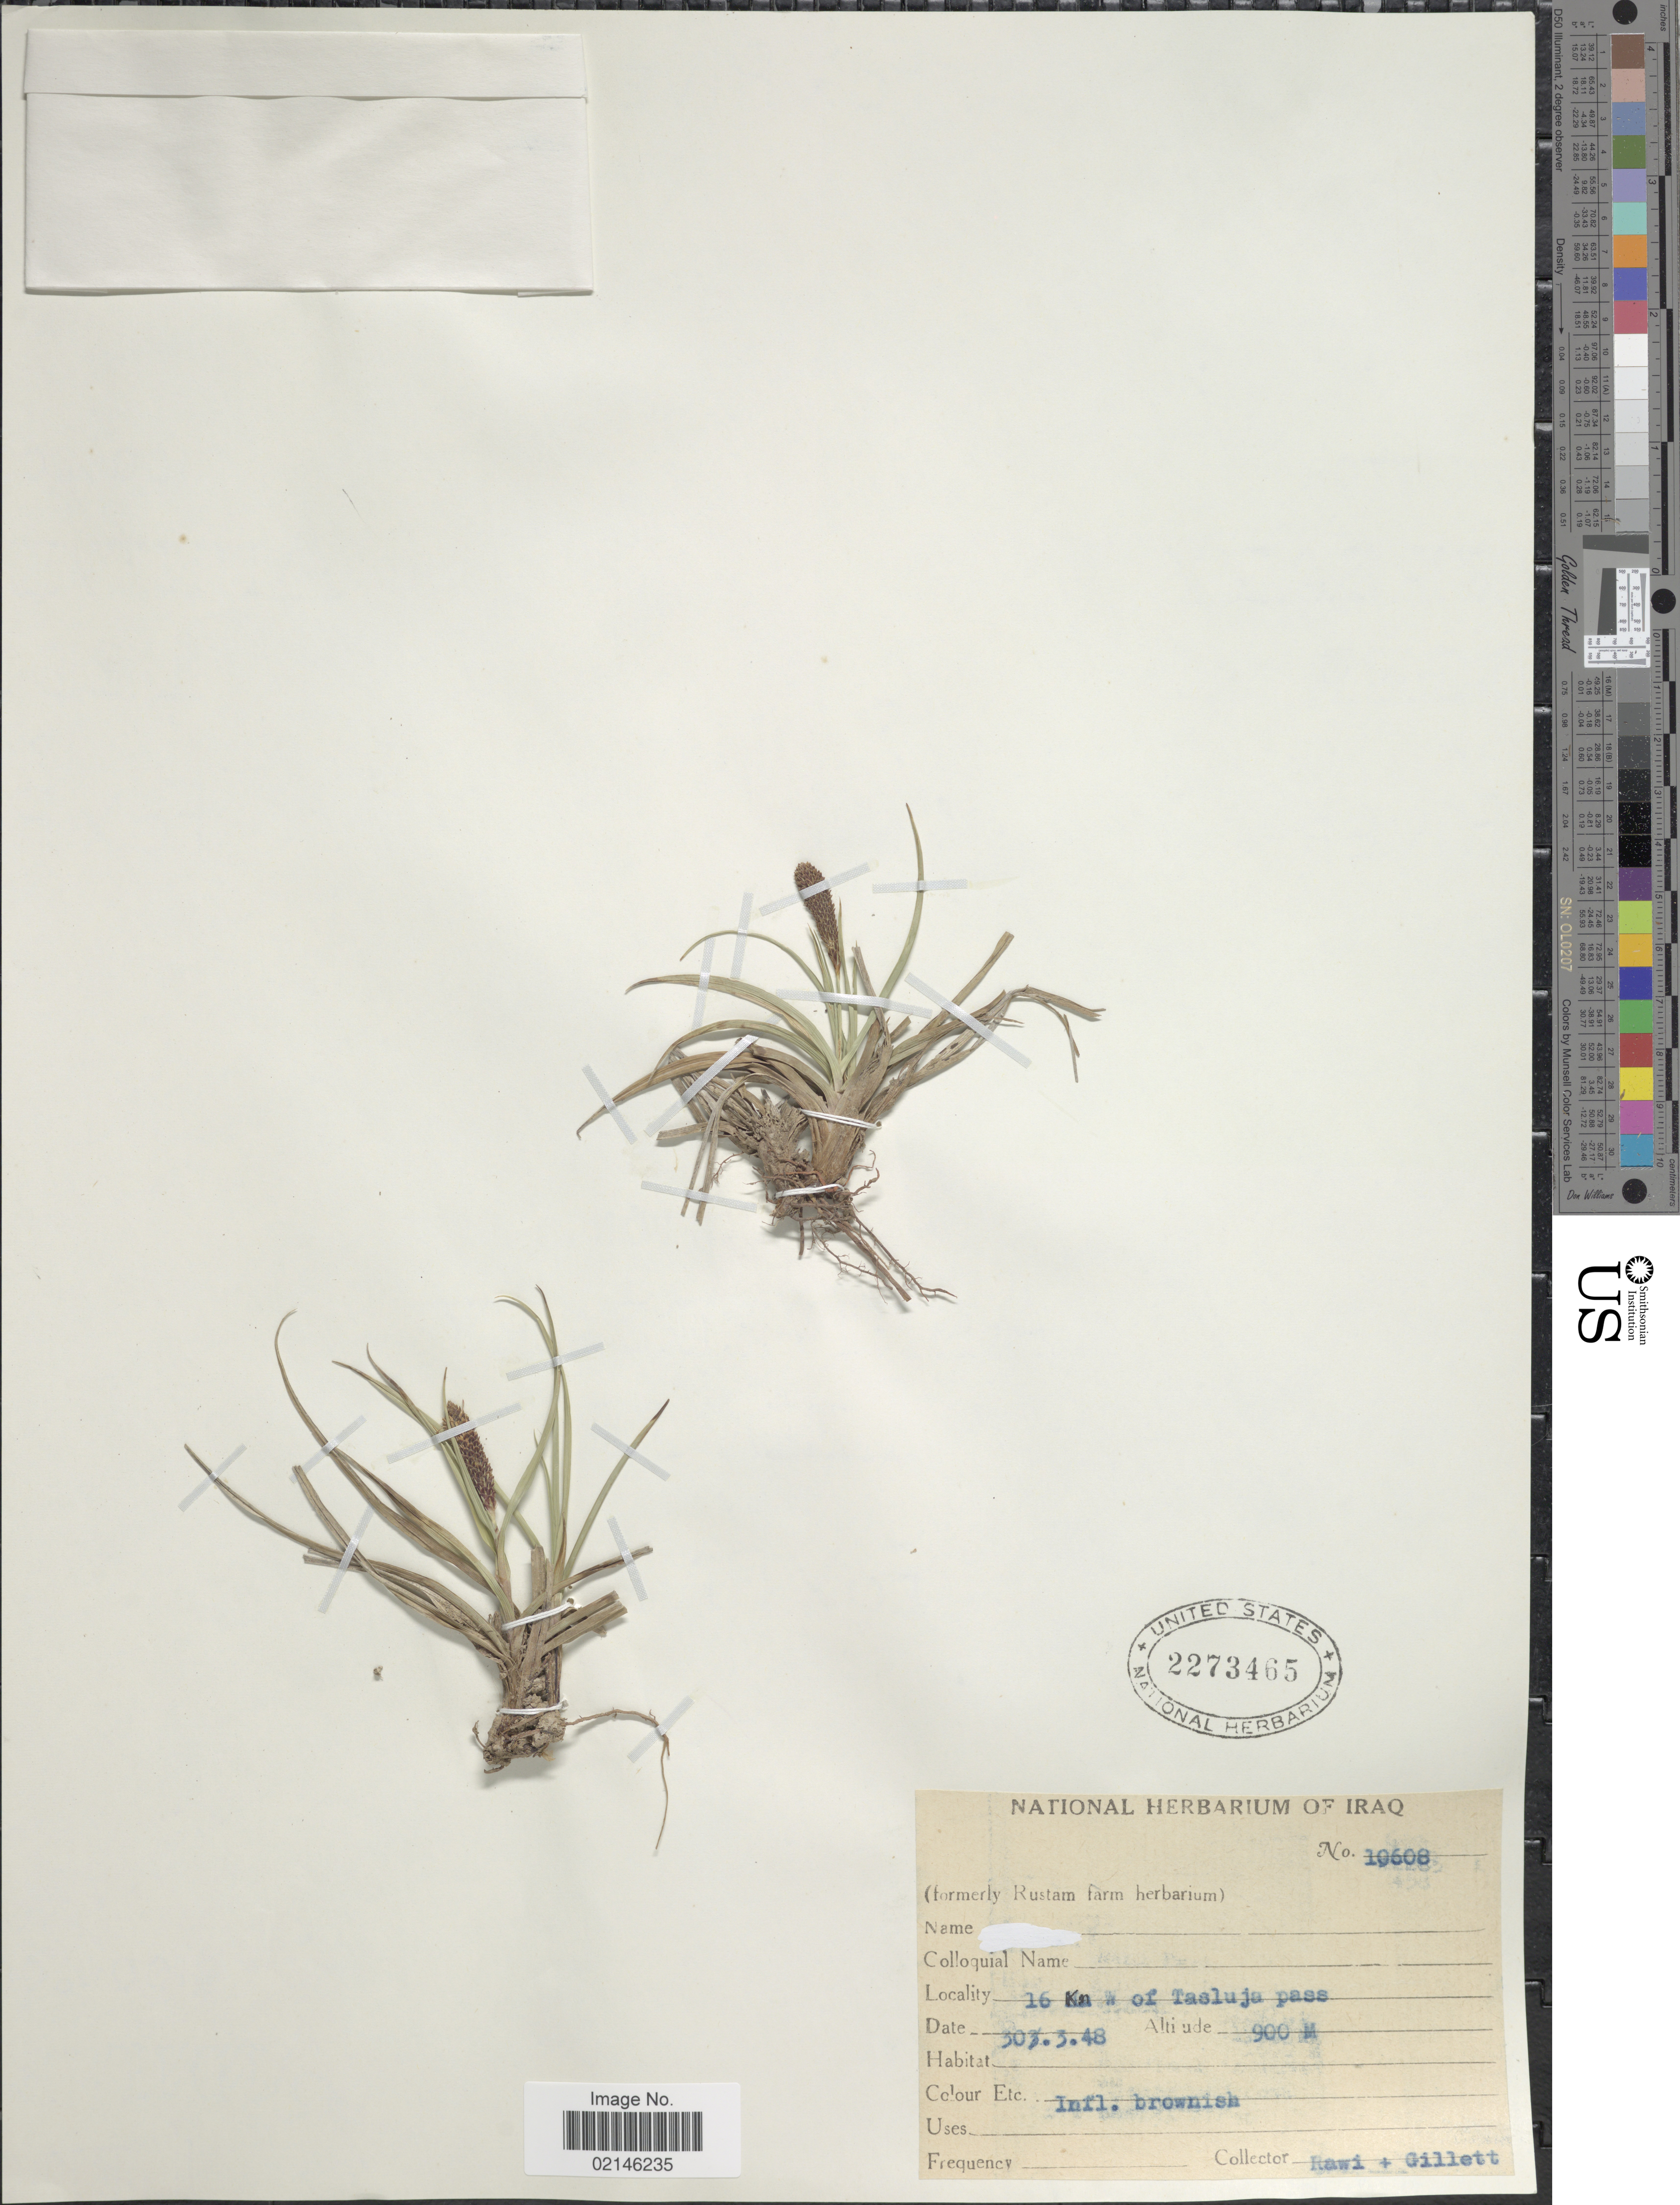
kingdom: Plantae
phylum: Tracheophyta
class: Liliopsida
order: Poales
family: Cyperaceae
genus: Carex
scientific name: Carex sp.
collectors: -. Rawi & Gillett, --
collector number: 10608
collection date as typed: Transcribed d/m/y: 30/3/48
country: Iraq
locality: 16 Km W of Tasluja Pass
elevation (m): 900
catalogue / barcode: US 2273465